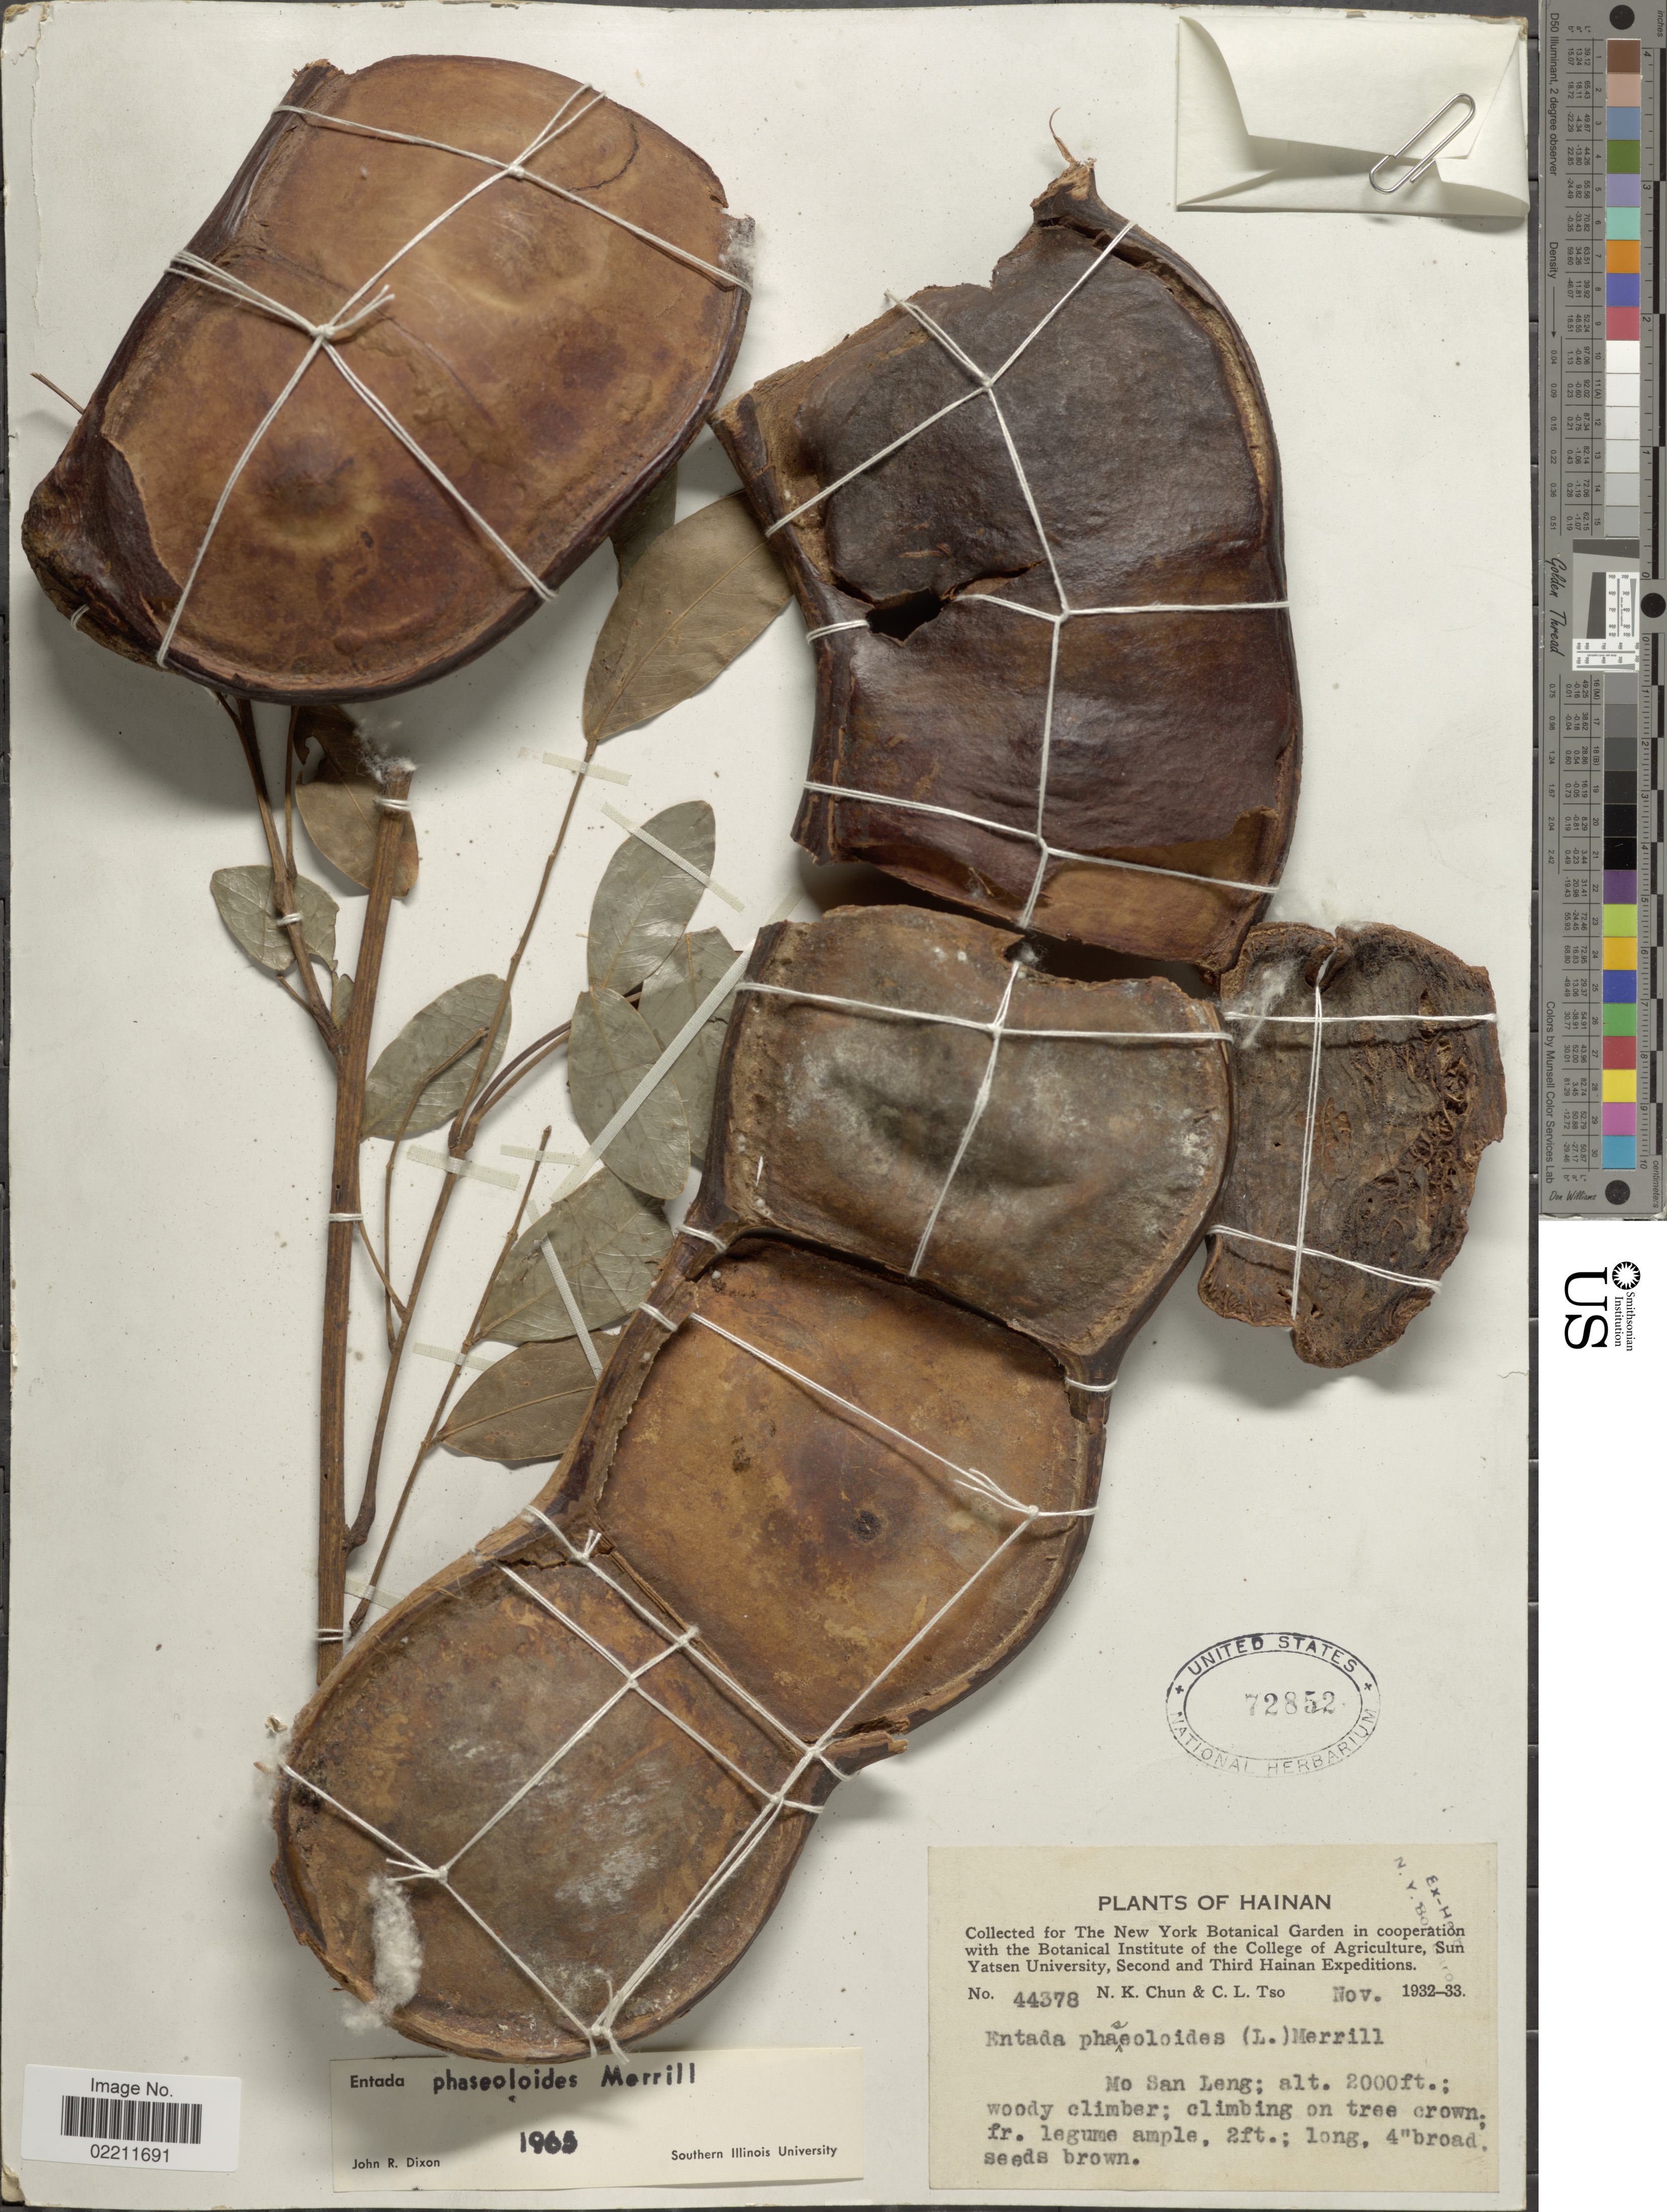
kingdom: Plantae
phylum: Tracheophyta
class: Magnoliopsida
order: Fabales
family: Fabaceae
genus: Entada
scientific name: Entada rheedei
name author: Spreng.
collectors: N. K. Chun & C. Tso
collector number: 44378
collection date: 1932-11/1933-11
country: China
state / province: Hainan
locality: Hainan, Mo San Leng.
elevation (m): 610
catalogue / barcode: US 72852